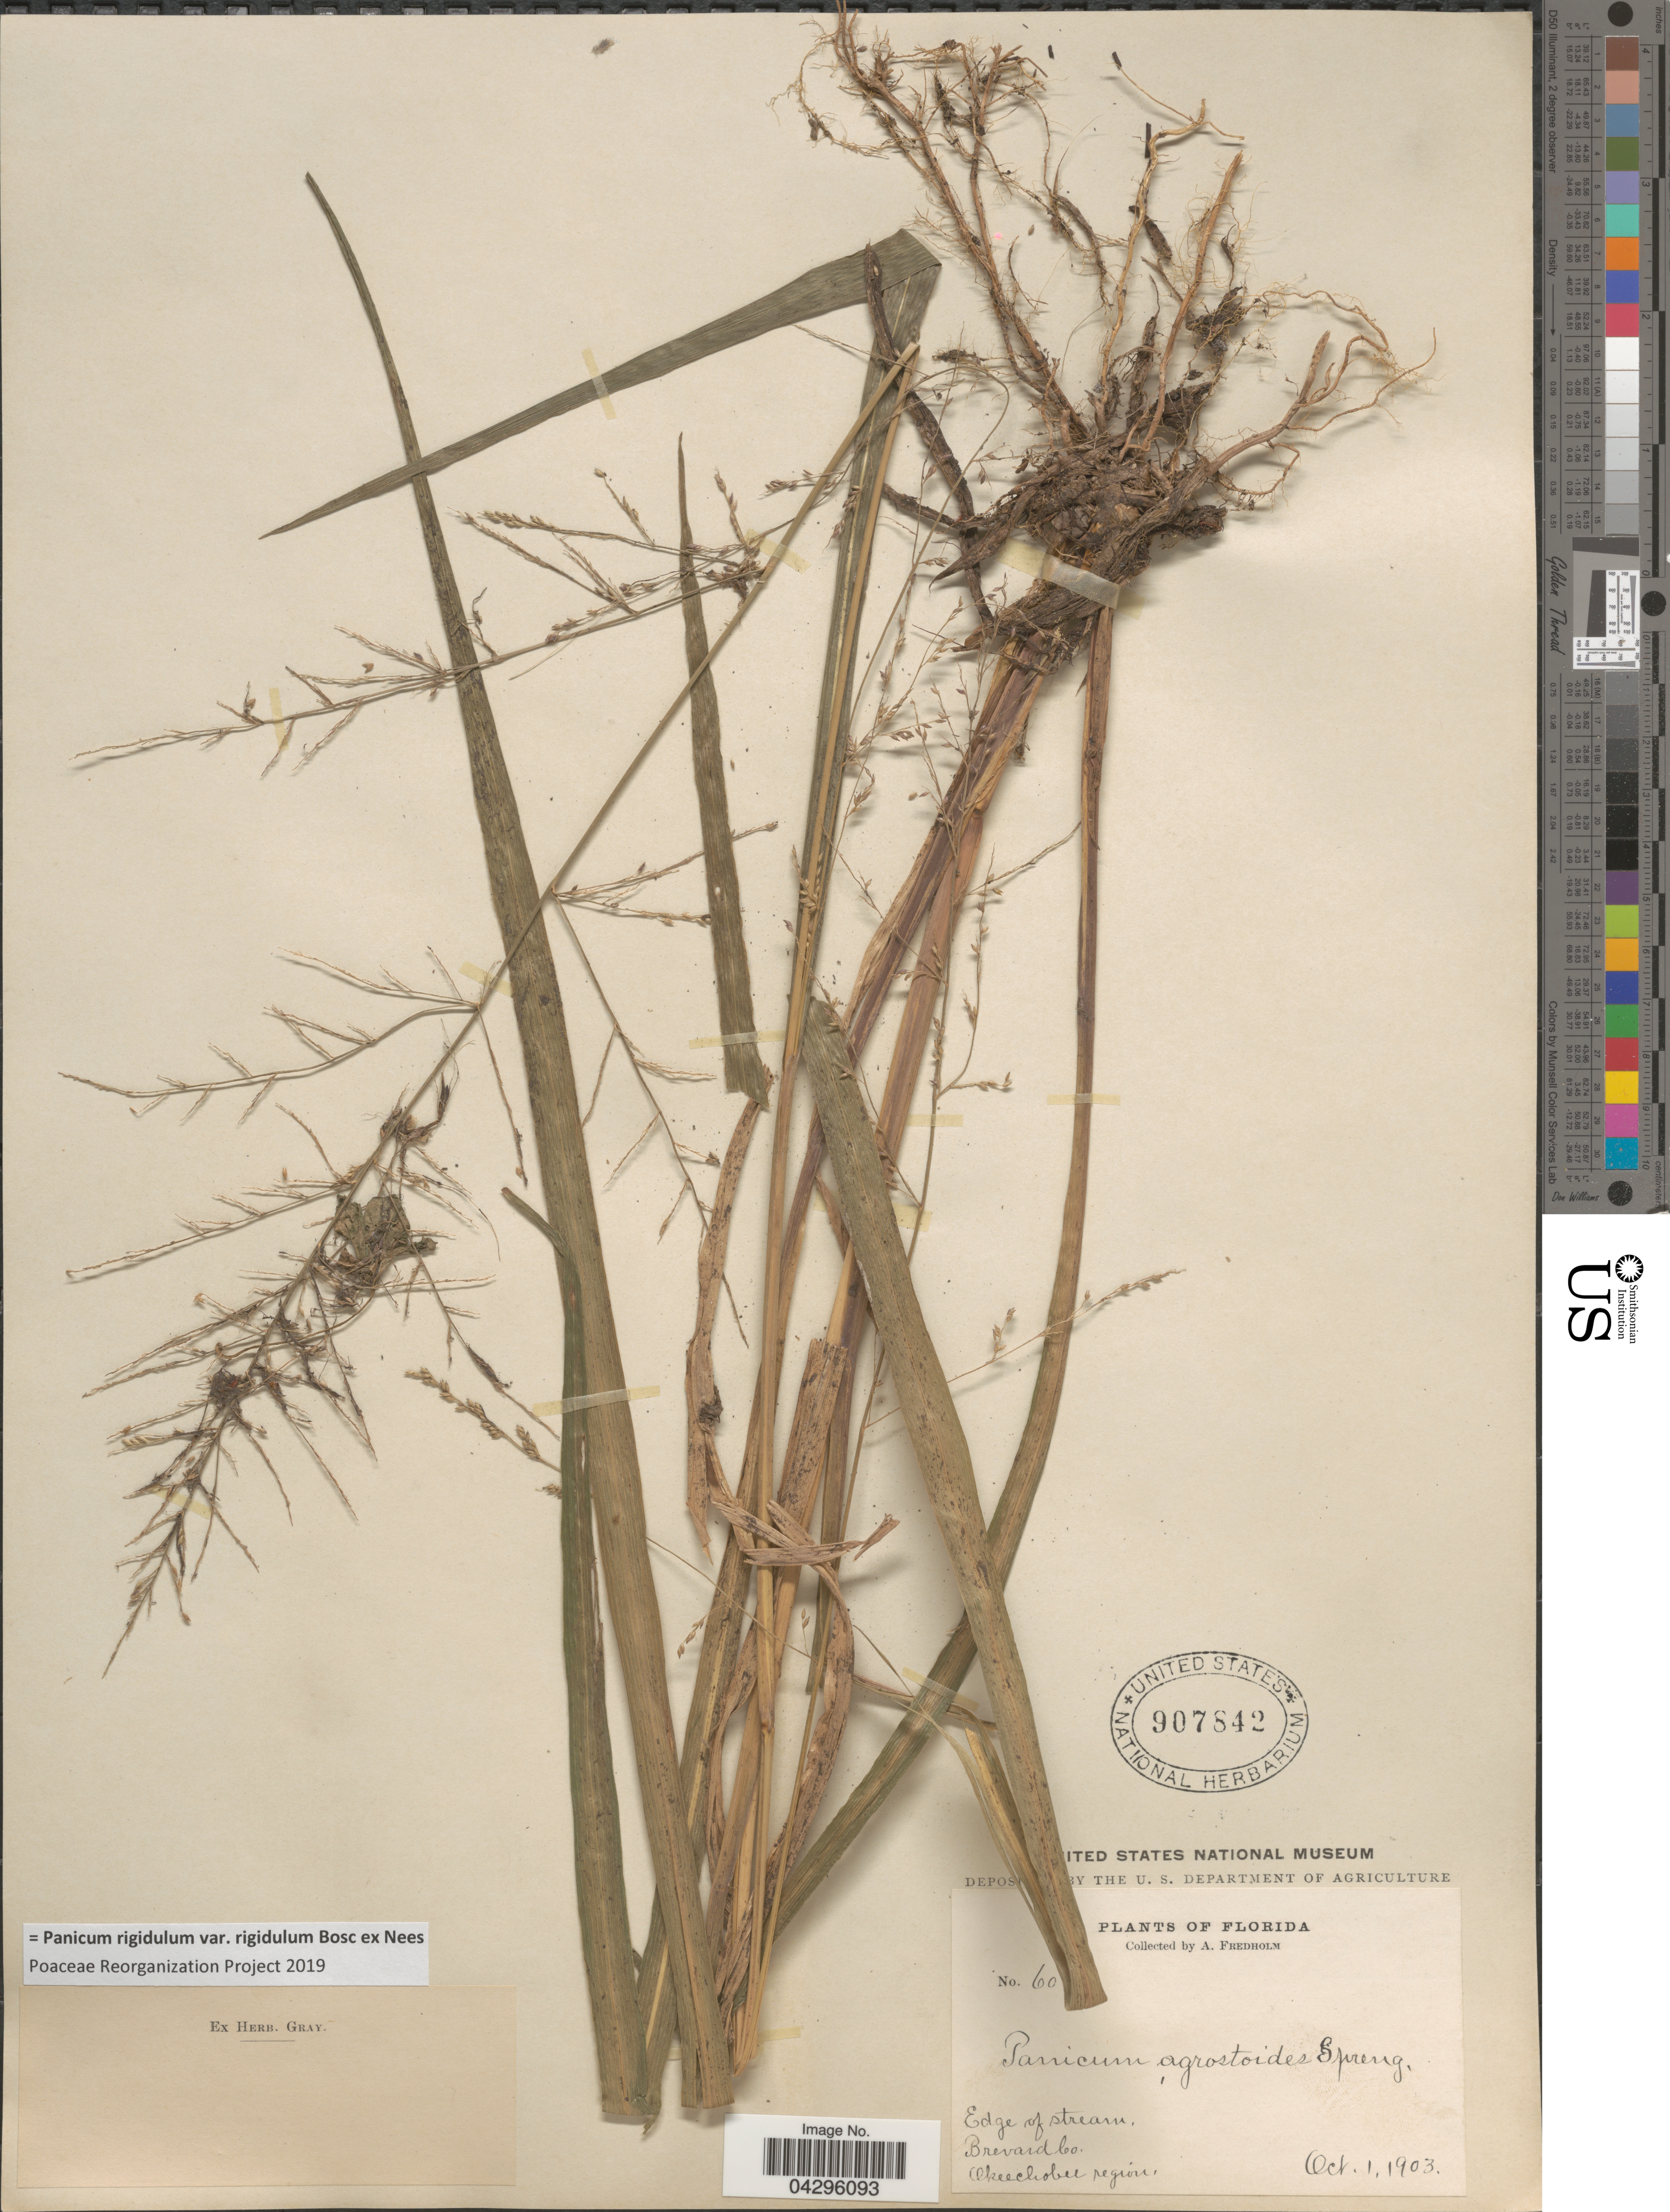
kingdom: Plantae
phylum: Tracheophyta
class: Liliopsida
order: Poales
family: Poaceae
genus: Panicum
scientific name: Panicum rigidulum var. rigidulum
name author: Bosc ex Nees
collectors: A. Fredholm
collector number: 60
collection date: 1903-10-01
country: United States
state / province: Florida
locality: Edge of stream, Brevard Co. Okeechobee region.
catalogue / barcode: US 907842